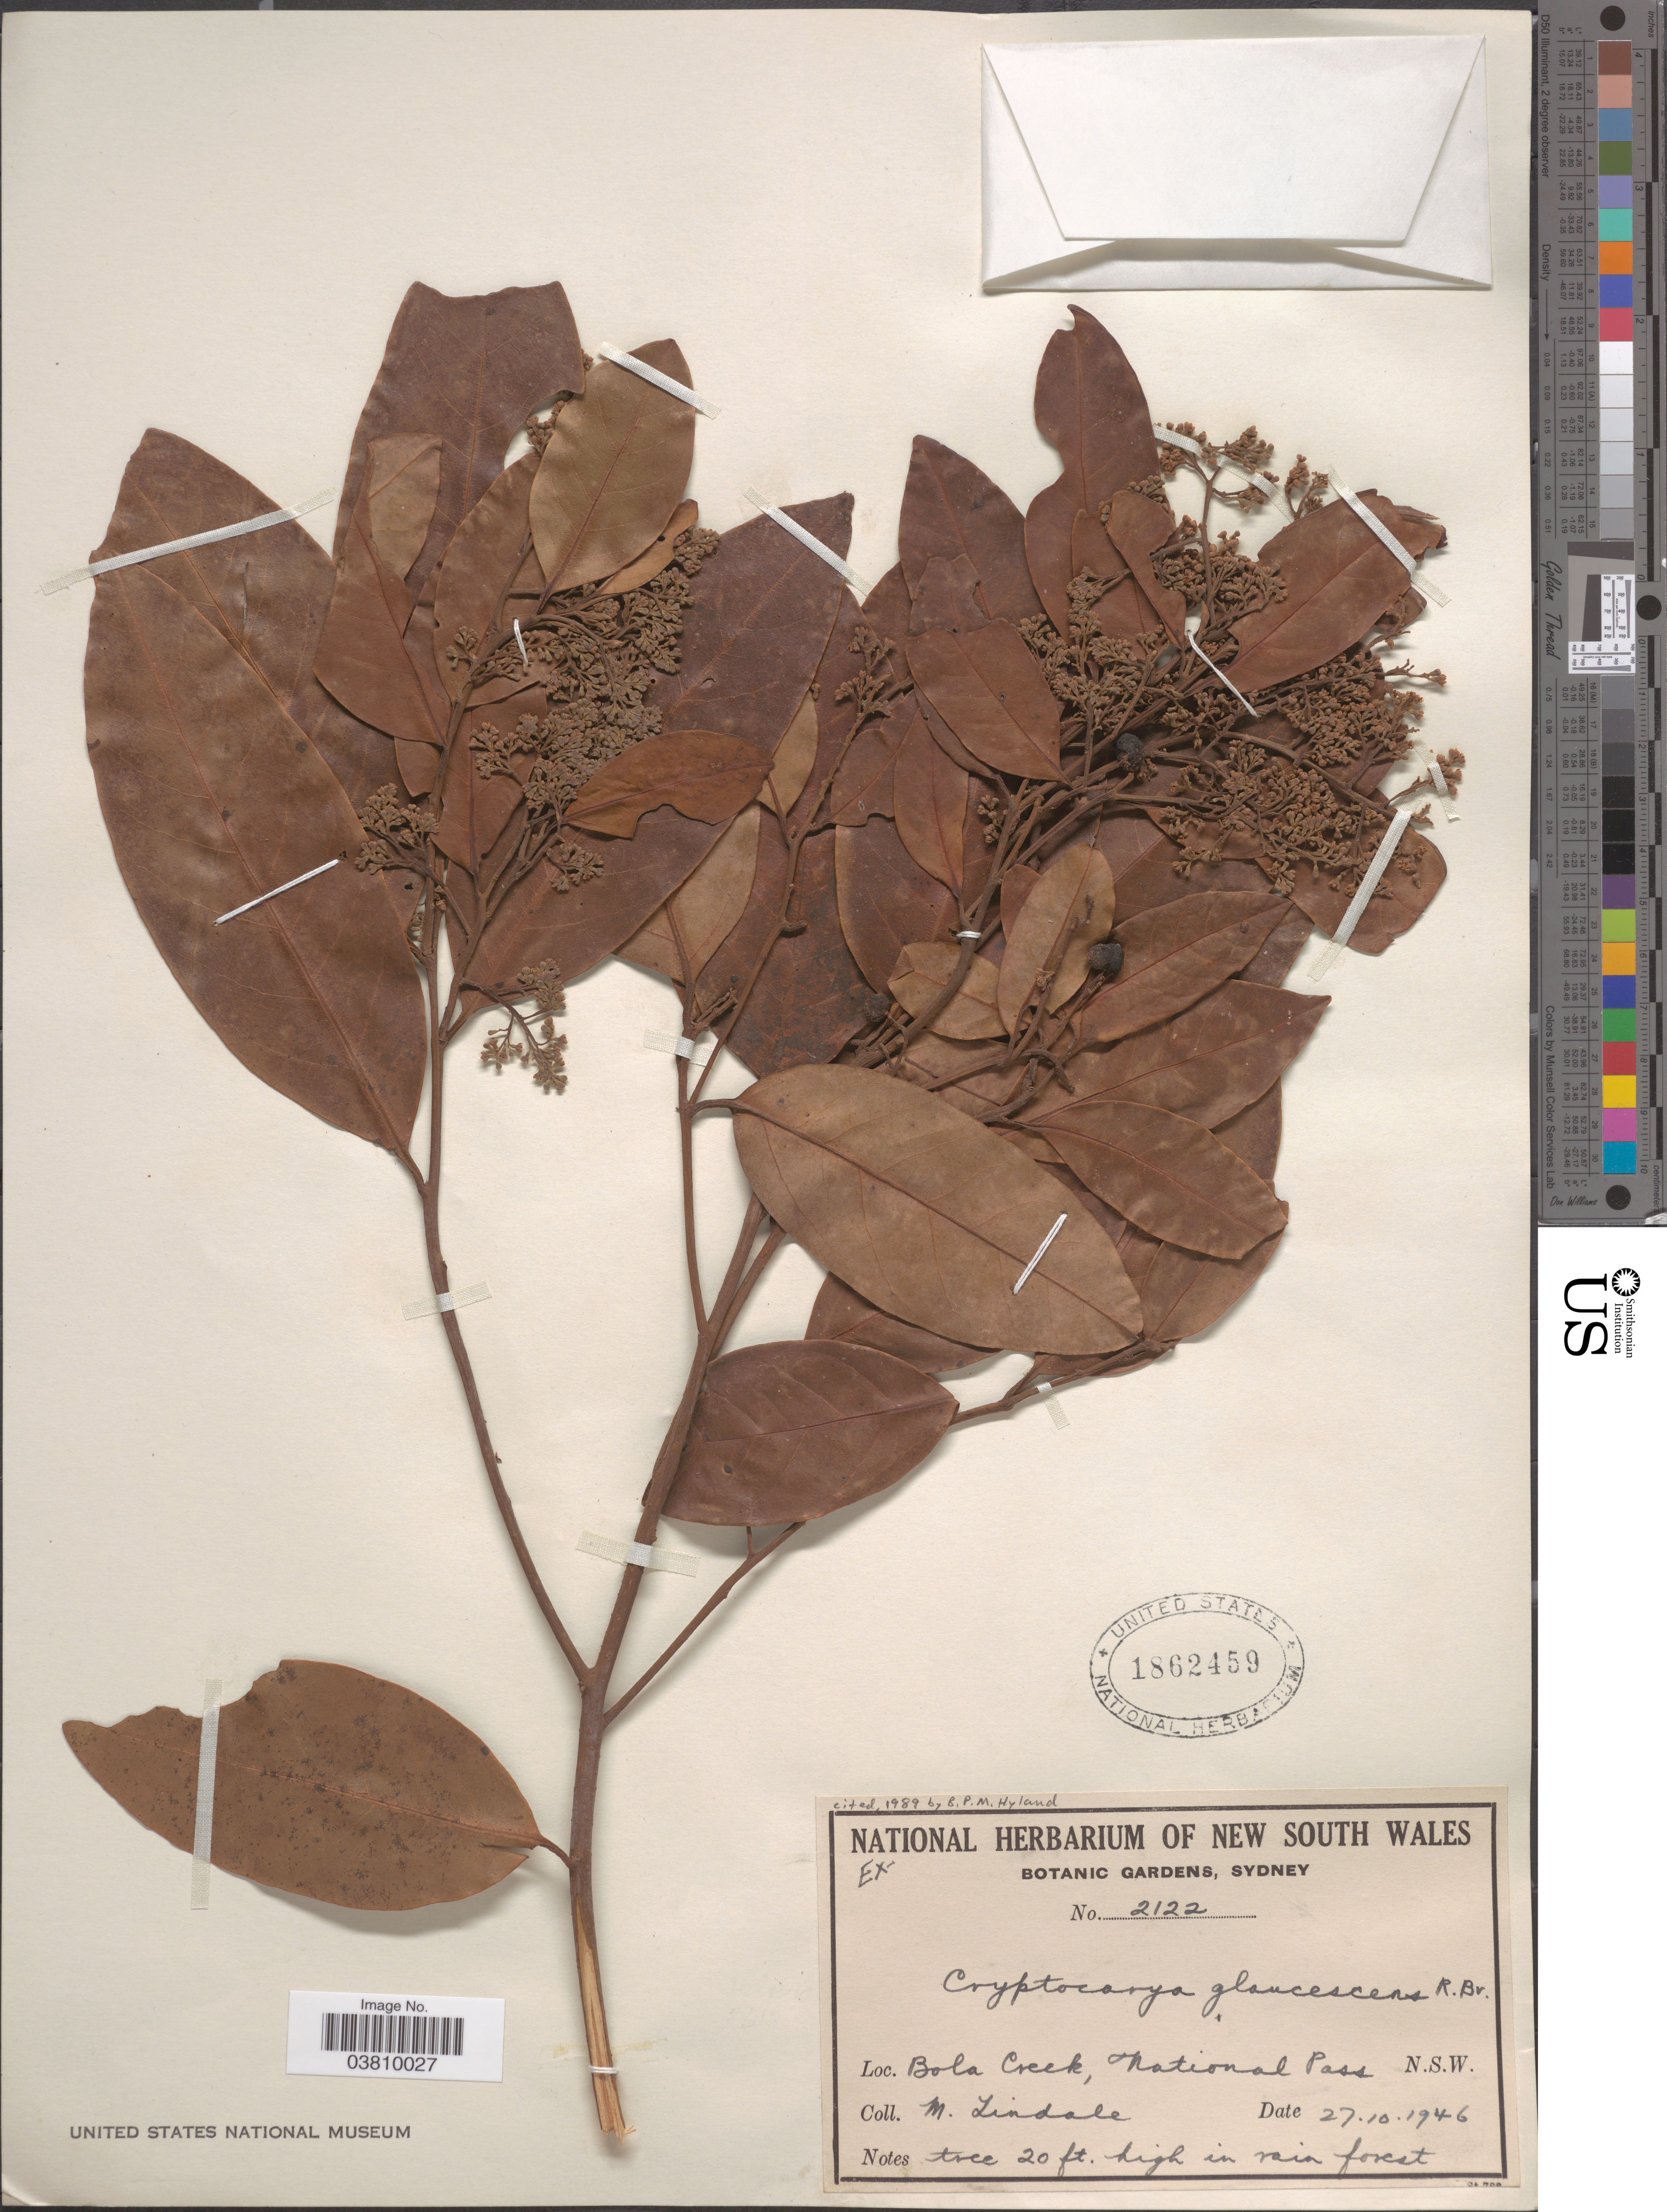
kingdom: Plantae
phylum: Tracheophyta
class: Magnoliopsida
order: Laurales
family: Lauraceae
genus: Cryptocarya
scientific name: Cryptocarya glaucescens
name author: R. Br.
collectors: M. Lindale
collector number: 2122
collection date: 1946-10-27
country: Australia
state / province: New South Wales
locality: Bola Creek, National Pass.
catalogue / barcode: US 1862459